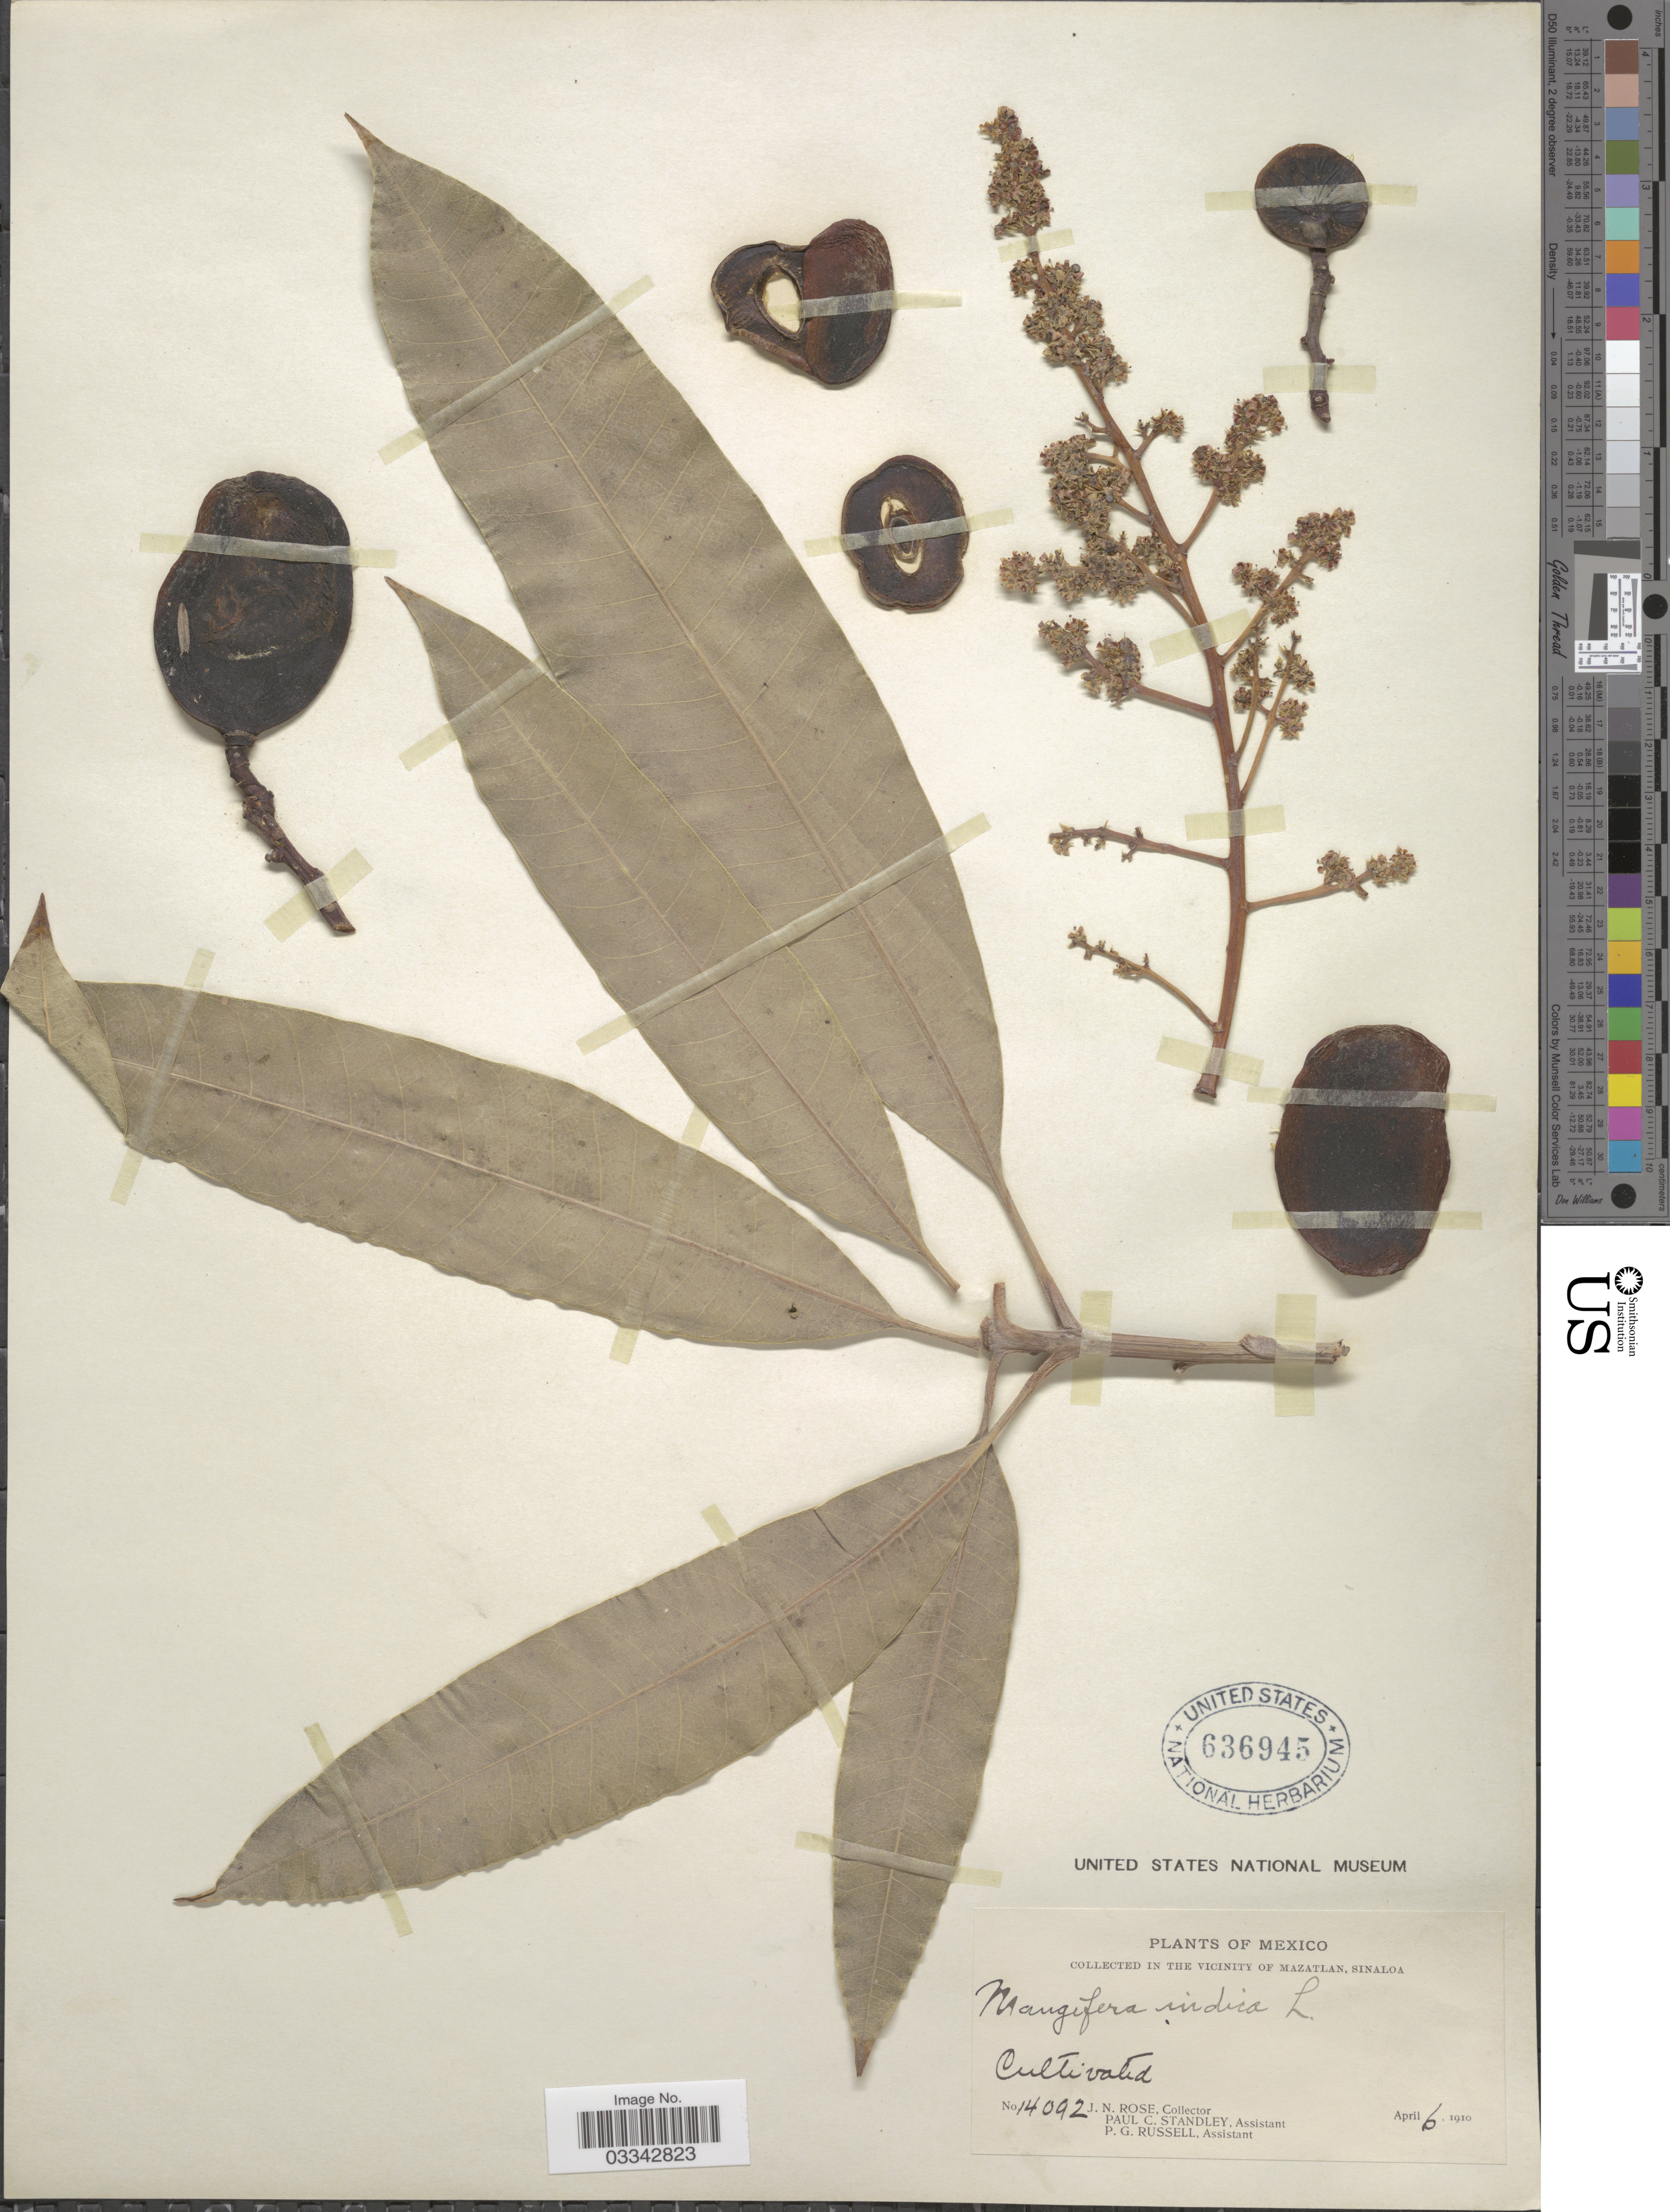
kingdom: Plantae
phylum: Tracheophyta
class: Magnoliopsida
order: Sapindales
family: Anacardiaceae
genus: Mangifera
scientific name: Mangifera indica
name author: L.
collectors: J. N. Rose, P. C. Standley & P. G. Russell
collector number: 14092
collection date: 1910-04-06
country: Mexico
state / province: Sinaloa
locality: In the vicinity of Mazatlan. Cultivated.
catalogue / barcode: US 636945